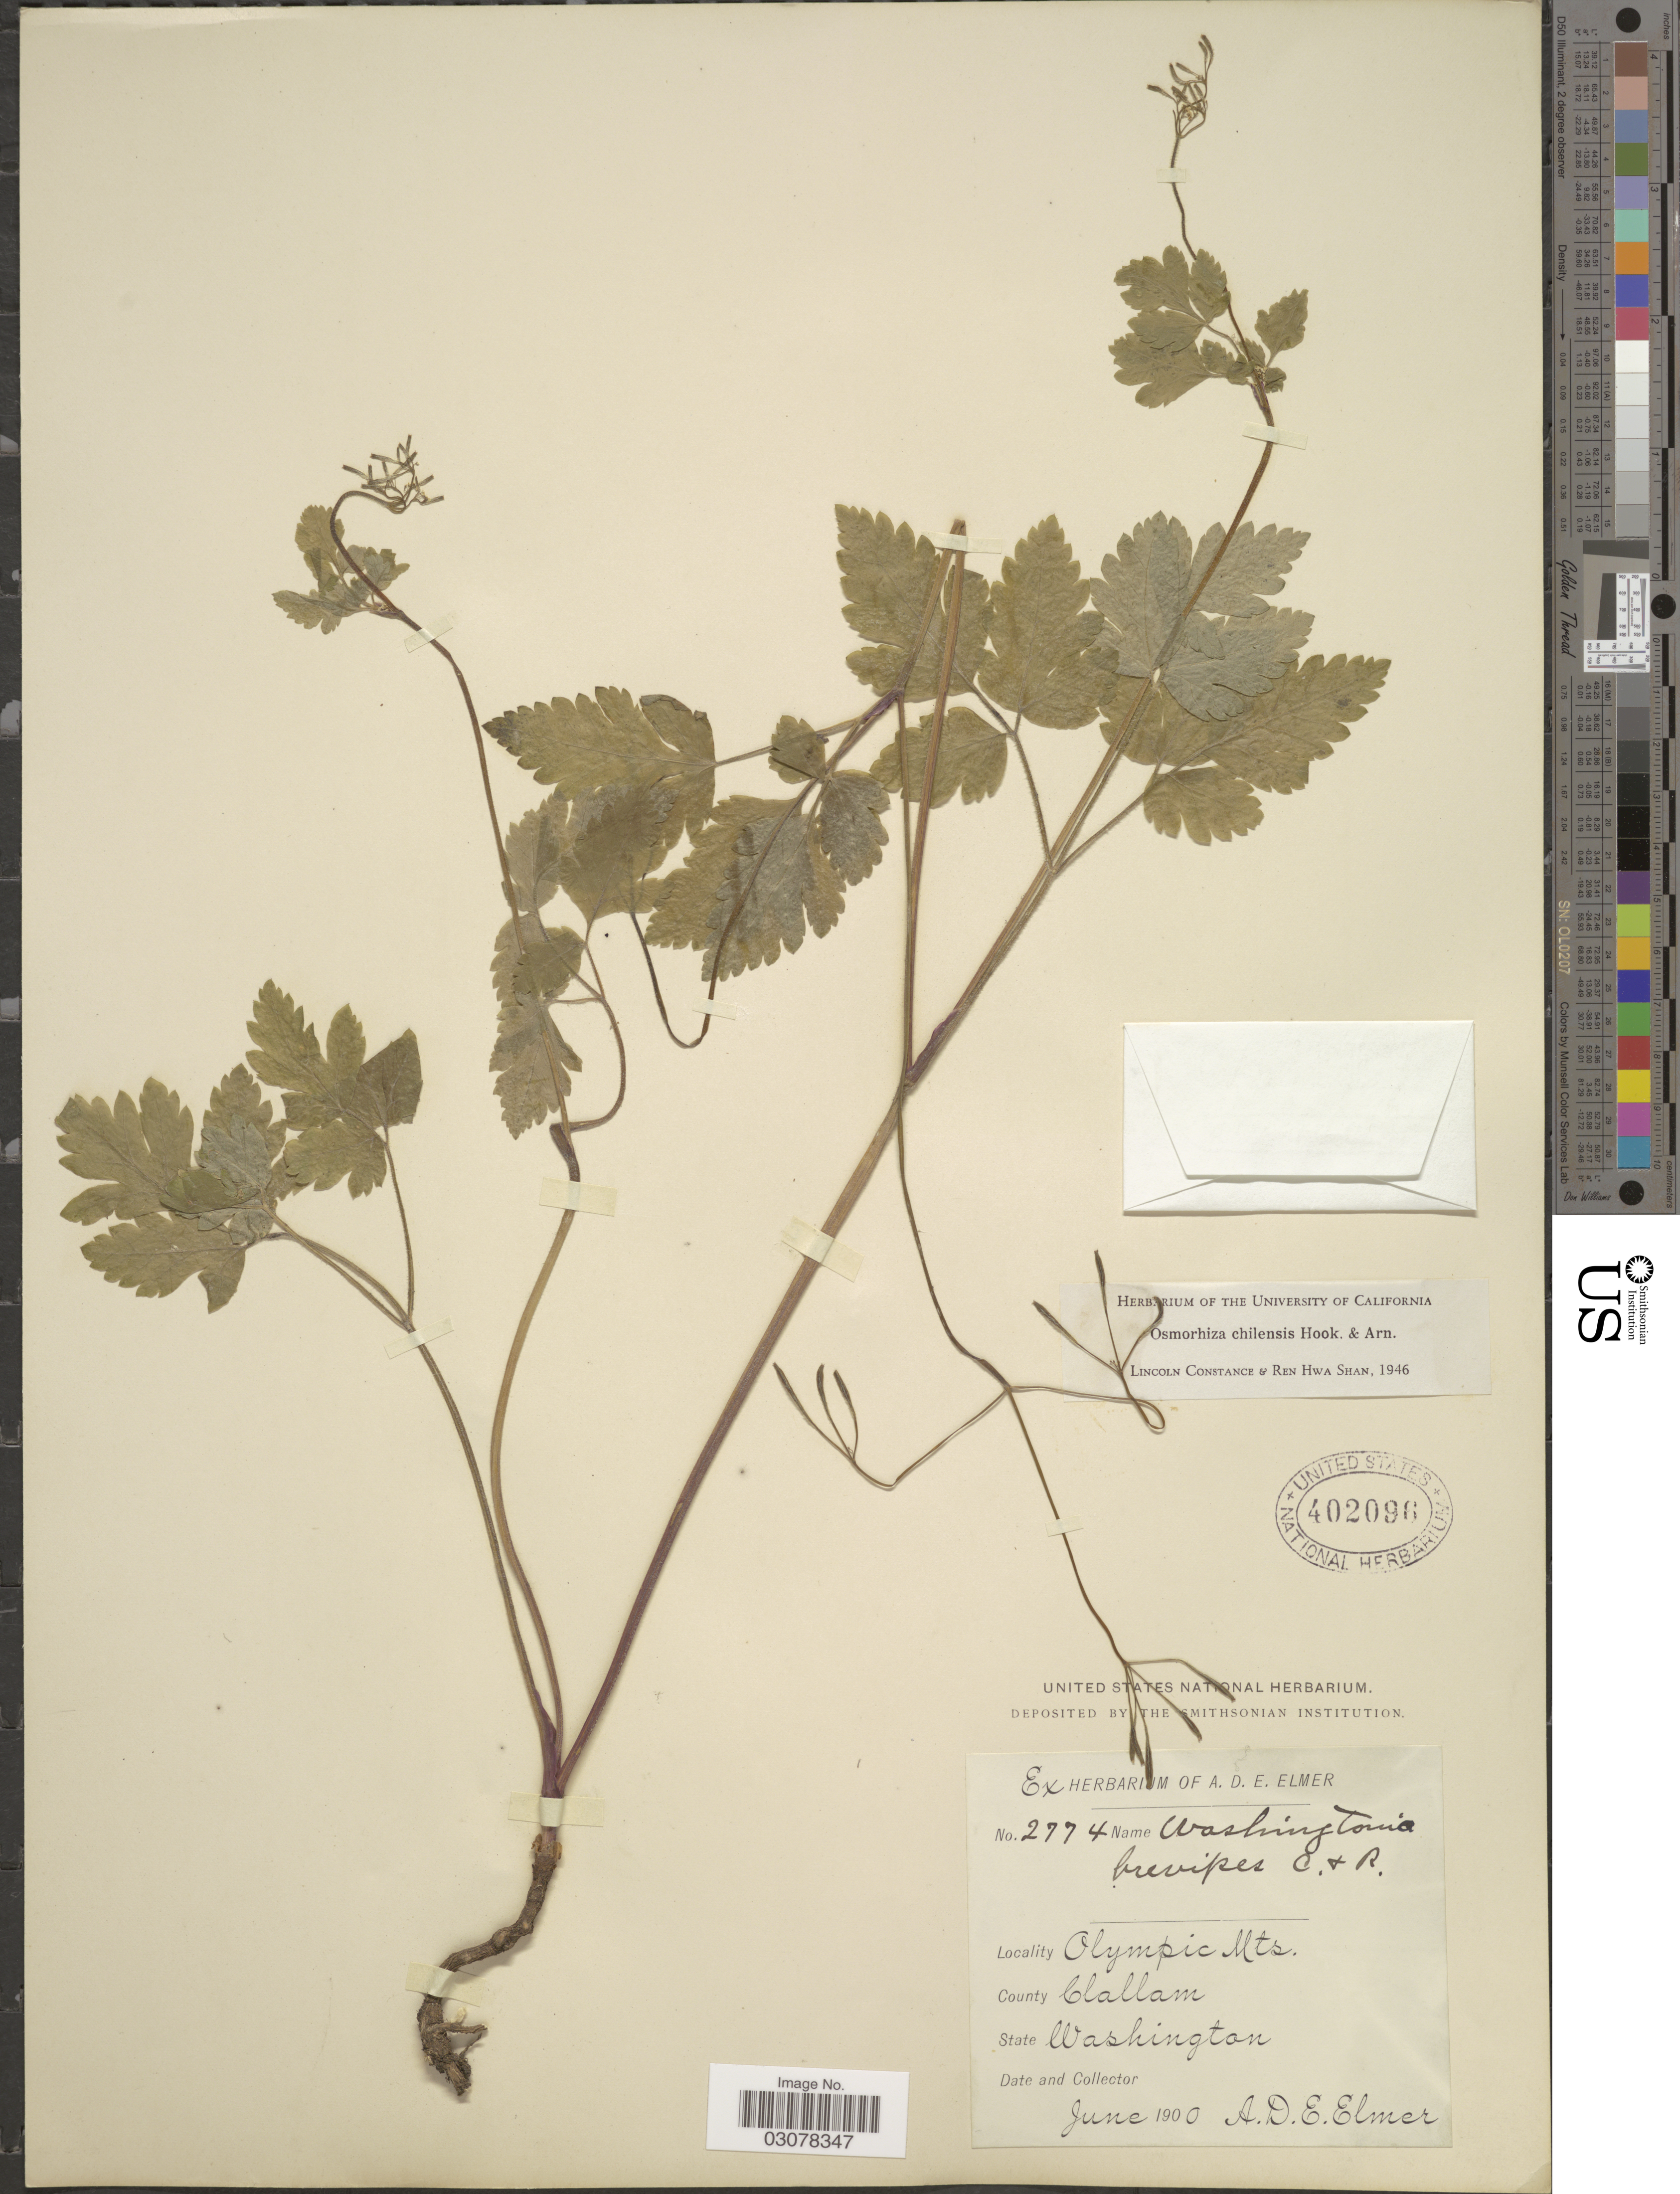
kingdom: Plantae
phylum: Tracheophyta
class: Magnoliopsida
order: Apiales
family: Apiaceae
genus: Osmorhiza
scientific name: Osmorhiza chilensis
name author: Hook. & Arn.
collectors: A. D. E. Elmer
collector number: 2774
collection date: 1900-06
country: United States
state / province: Washington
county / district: Clallam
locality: Olympic Mts. County Clallam.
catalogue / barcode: US 402096